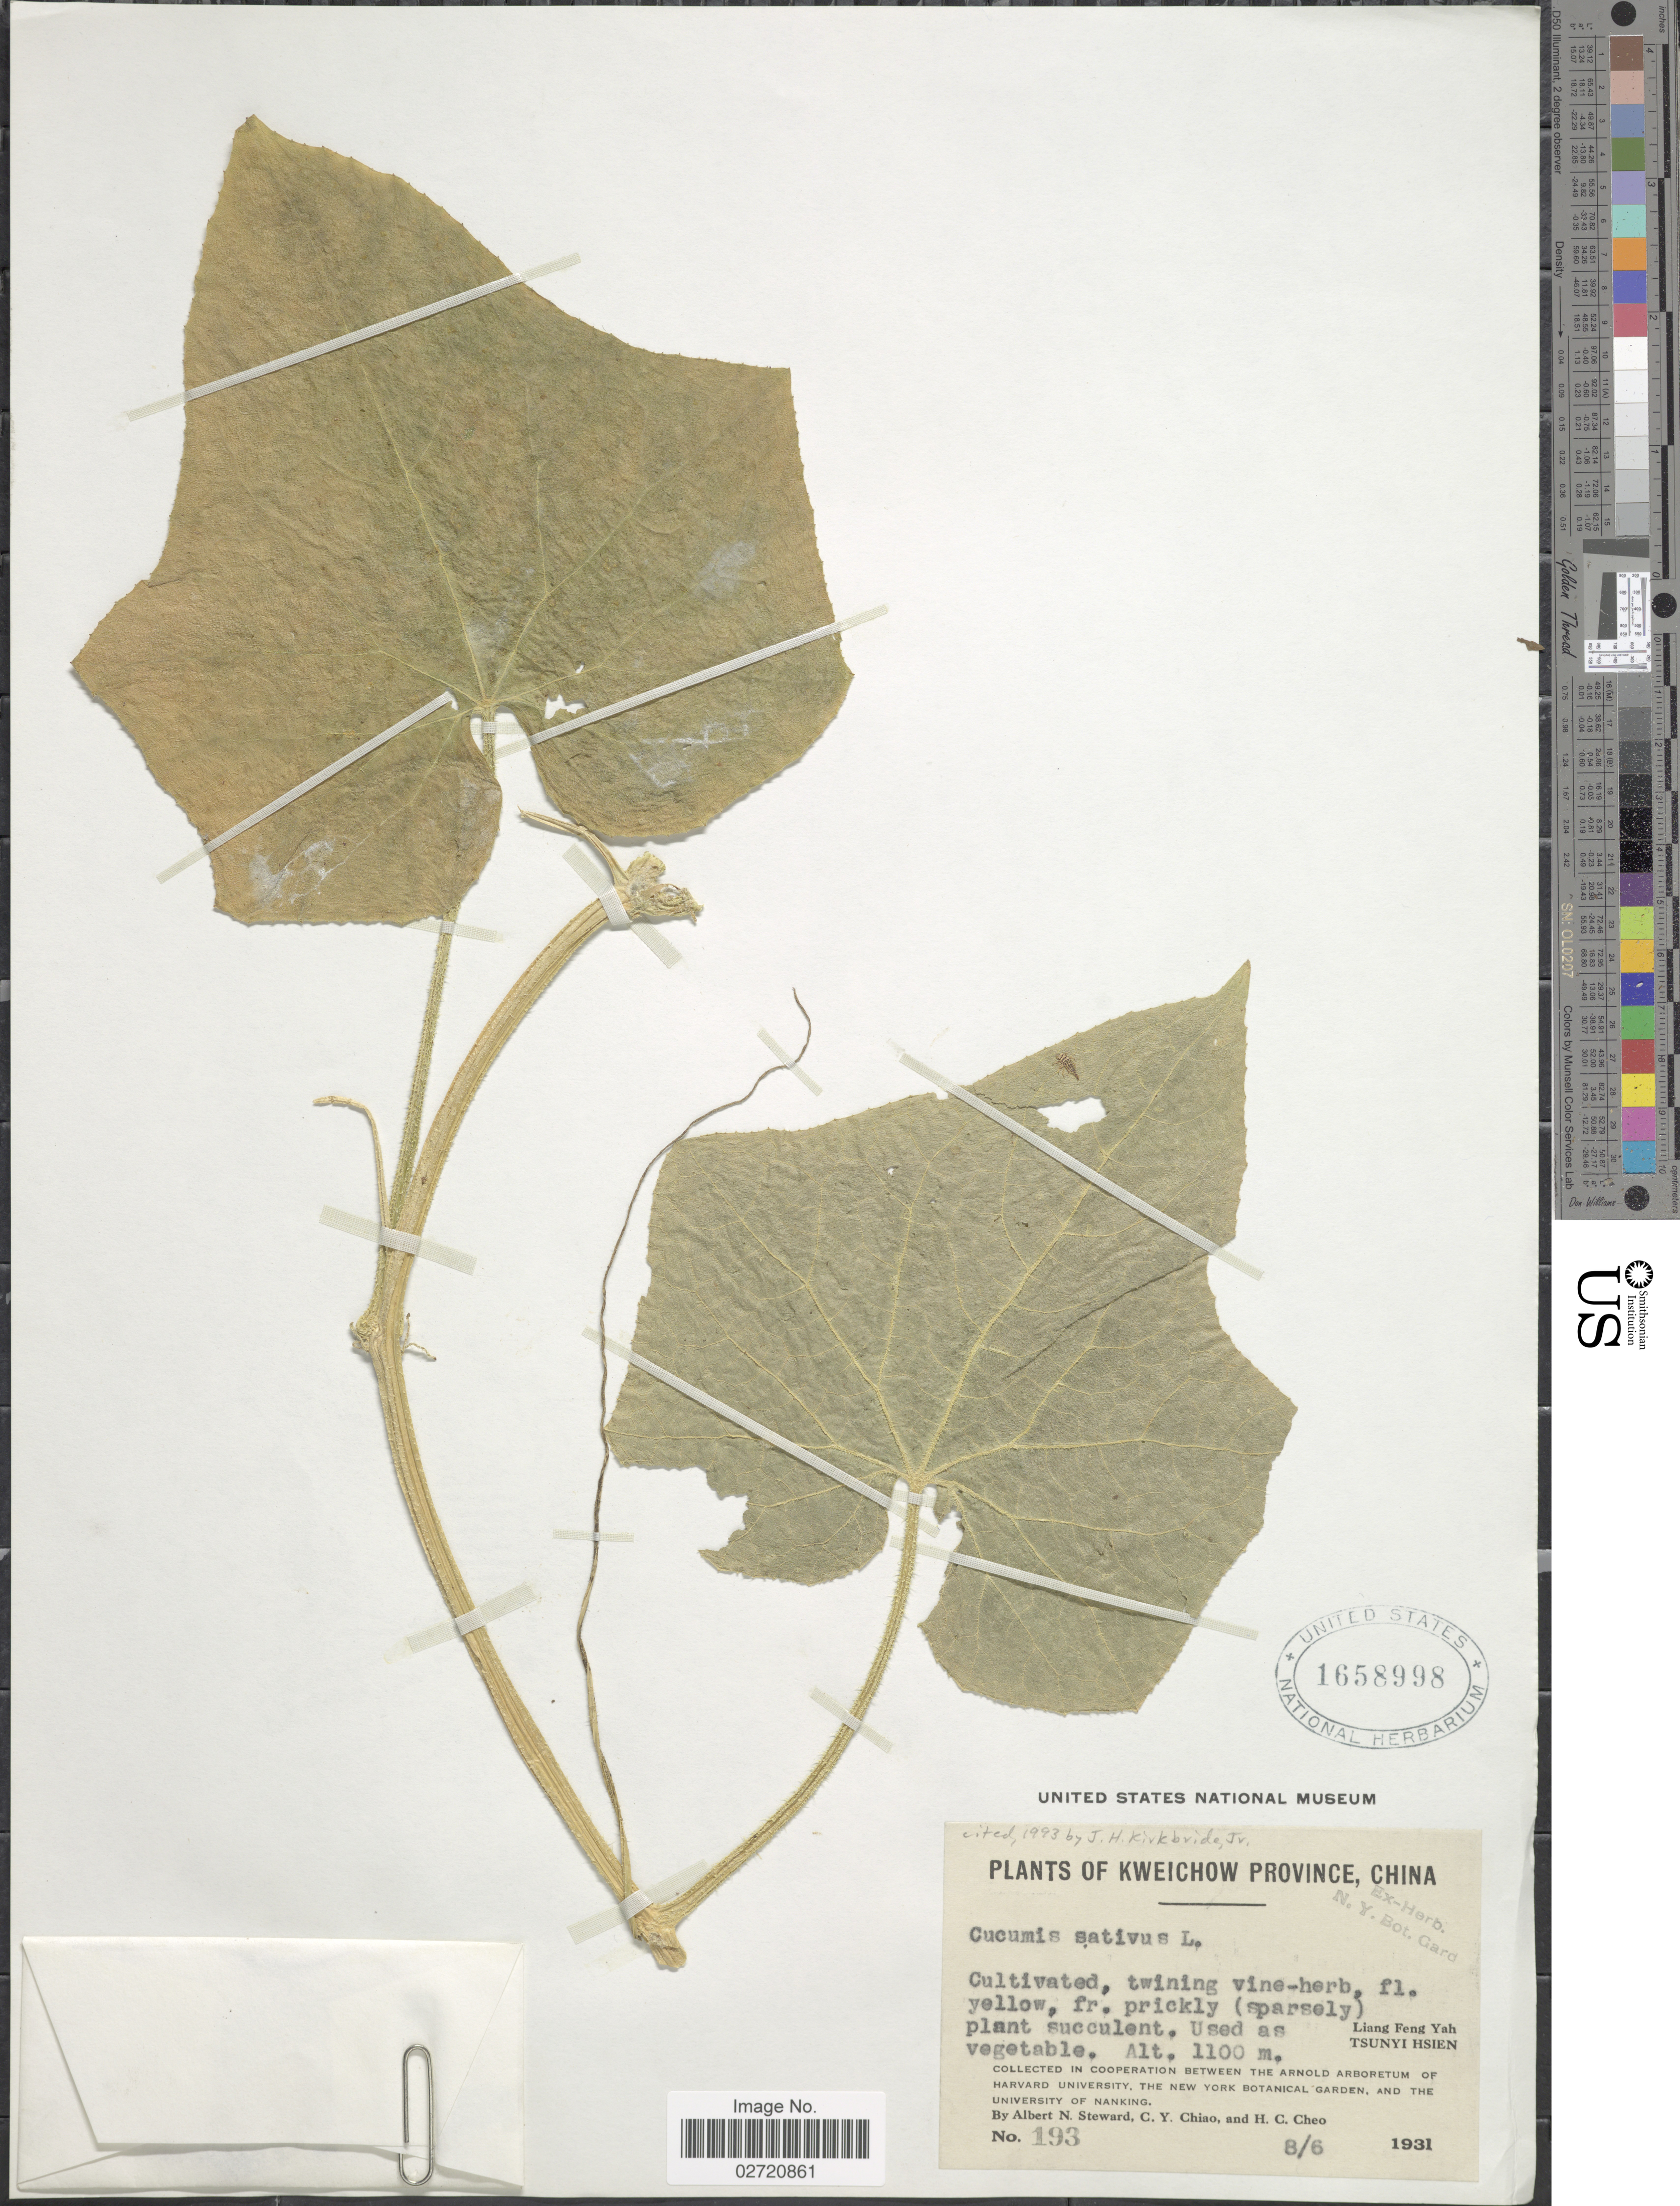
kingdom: Plantae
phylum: Tracheophyta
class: Magnoliopsida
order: Cucurbitales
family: Cucurbitaceae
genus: Cucumis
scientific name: Cucumis sativus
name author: L.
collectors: A. N. Steward, C. Y. Chiao & H. Cheo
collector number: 193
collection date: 1931-06-08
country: China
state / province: Guizhou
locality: Kweichow Province. Liang Feng Yah. Tsunyi Hsien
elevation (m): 1100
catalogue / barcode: US 1658998